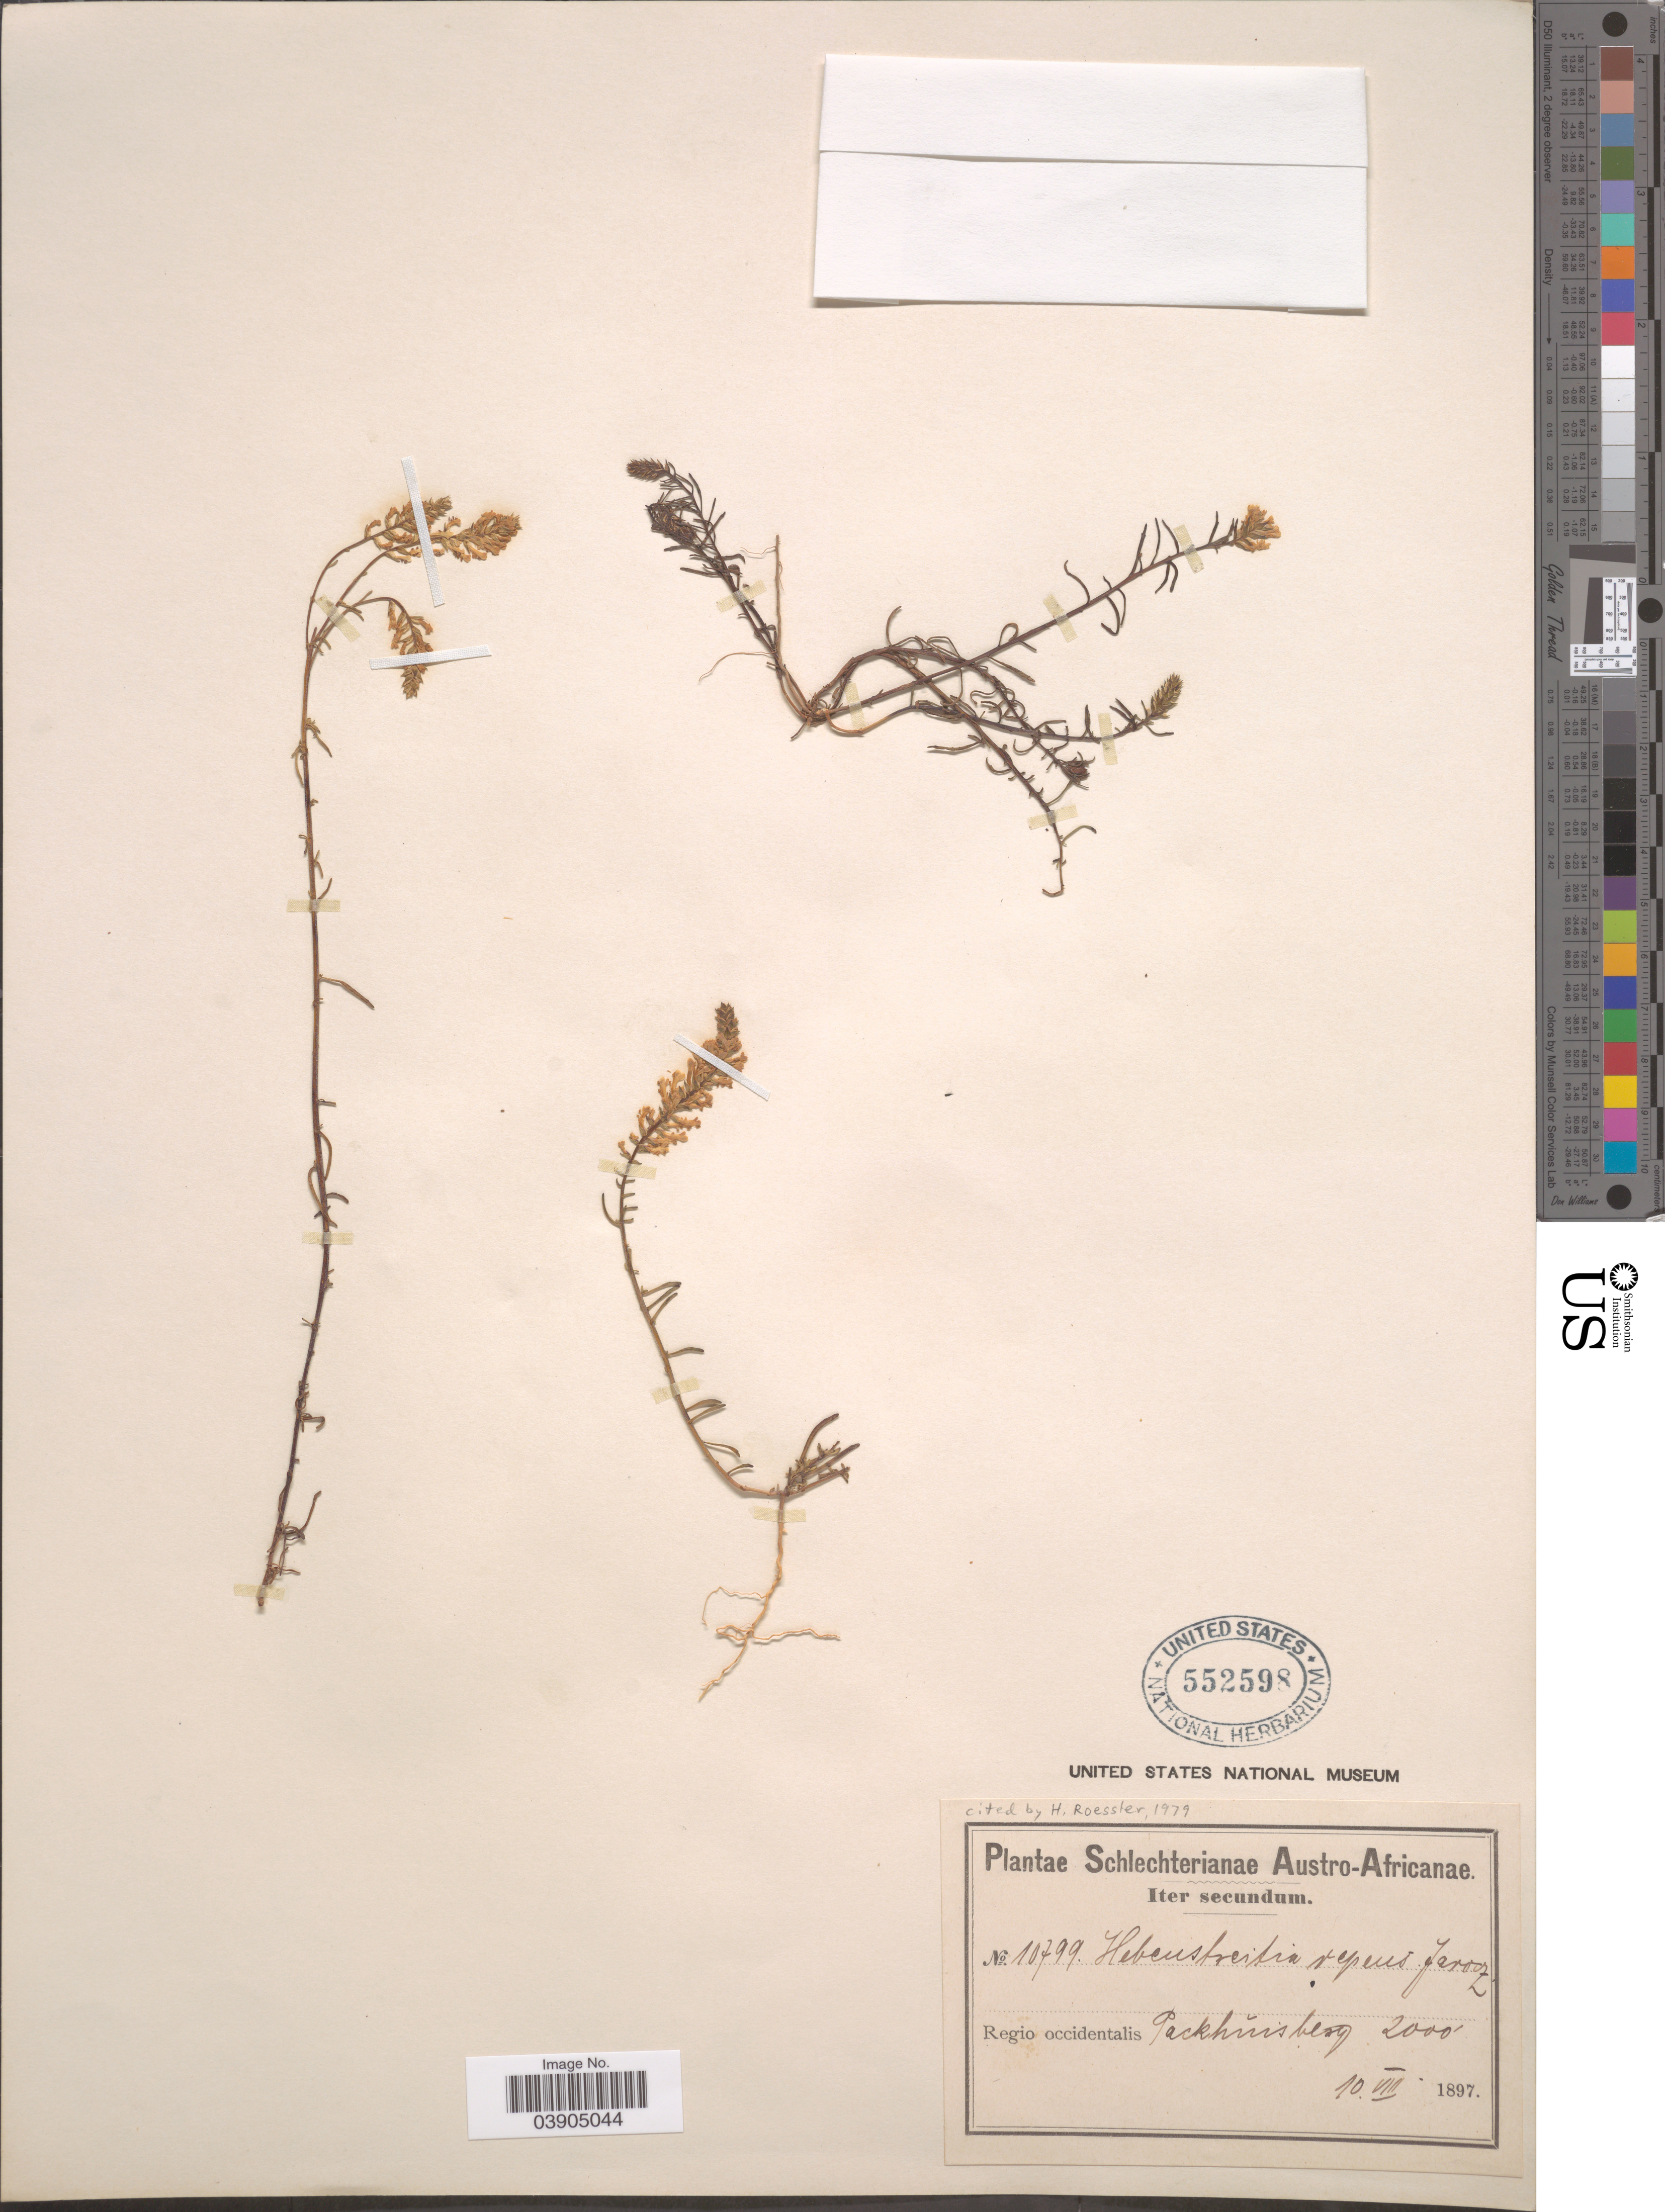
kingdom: Plantae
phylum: Tracheophyta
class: Magnoliopsida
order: Lamiales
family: Scrophulariaceae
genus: Hebenstretia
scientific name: Hebenstretia repens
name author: Jaroscz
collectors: Schlechter, --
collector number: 10799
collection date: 1897-08-10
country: South Africa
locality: Austro-Africanae. Regio occidentalis. Packhŭisberg.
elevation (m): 610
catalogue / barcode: US 552598